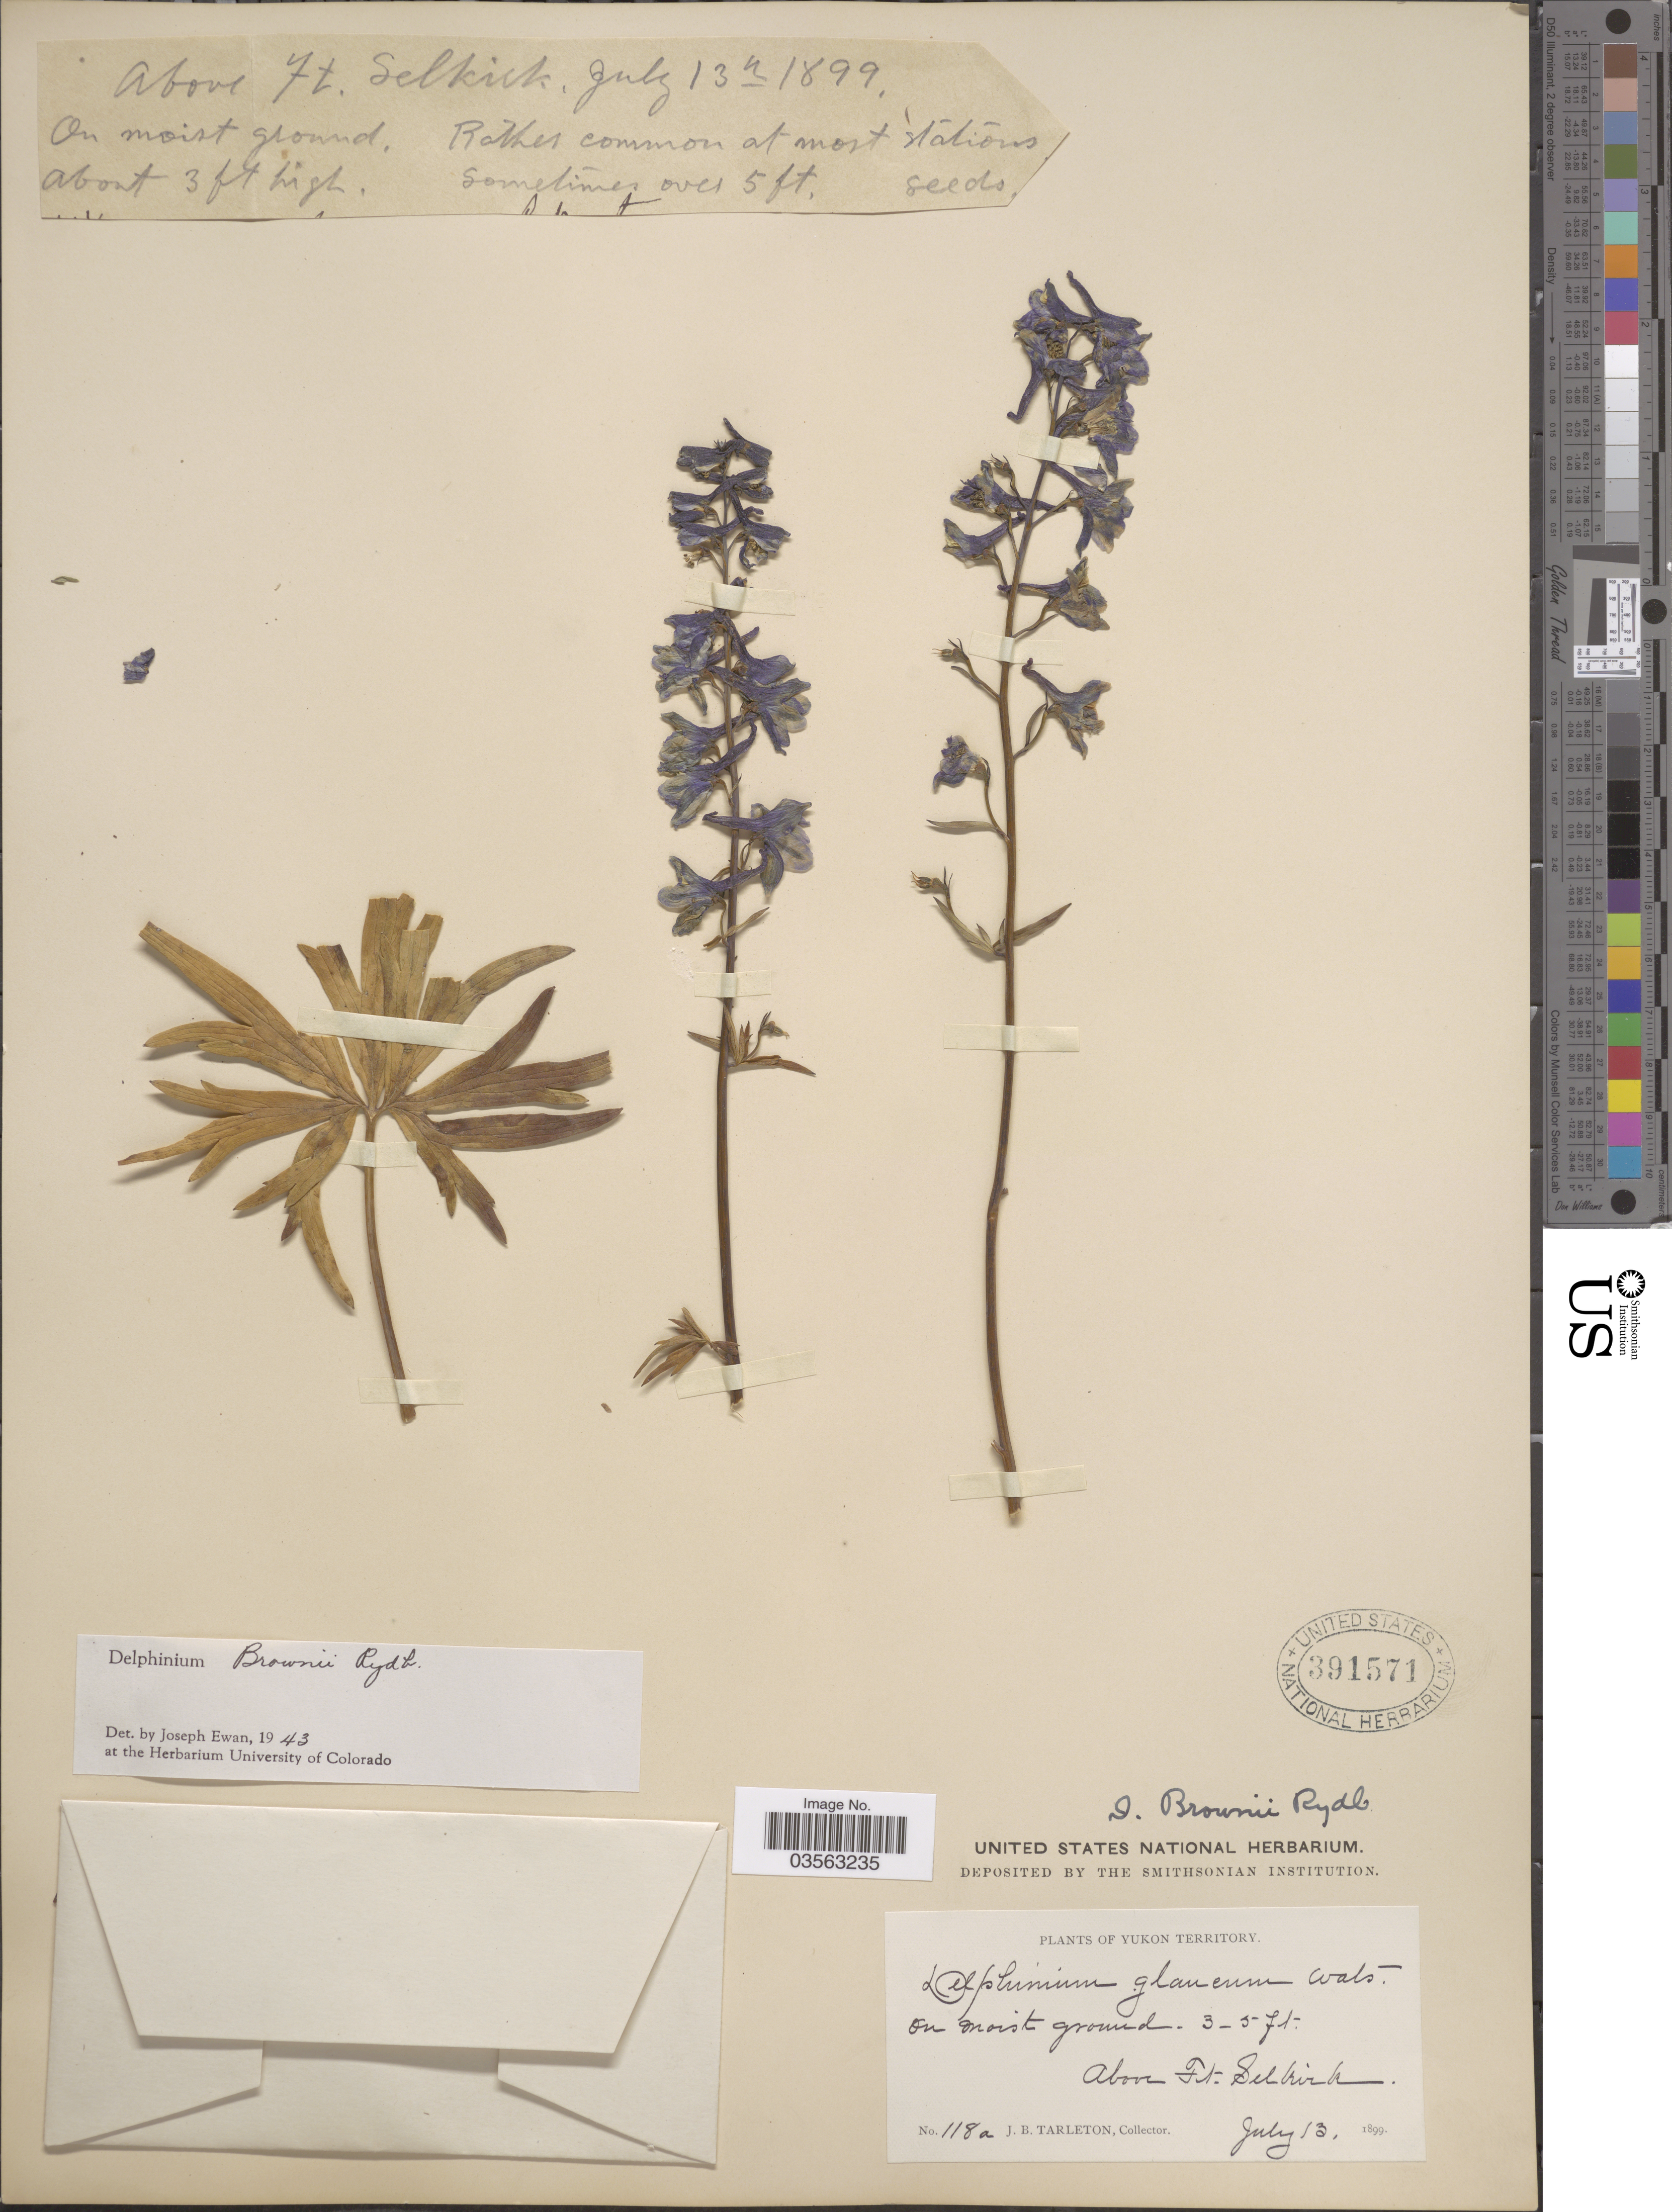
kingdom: Plantae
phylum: Tracheophyta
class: Magnoliopsida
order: Ranunculales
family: Ranunculaceae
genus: Delphinium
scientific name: Delphinium glaucum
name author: S. Watson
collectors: J. Tarleton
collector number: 118a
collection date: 1899-07-13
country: Canada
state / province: Yukon Territory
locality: Above Ft. Selkirk.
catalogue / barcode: US 391571